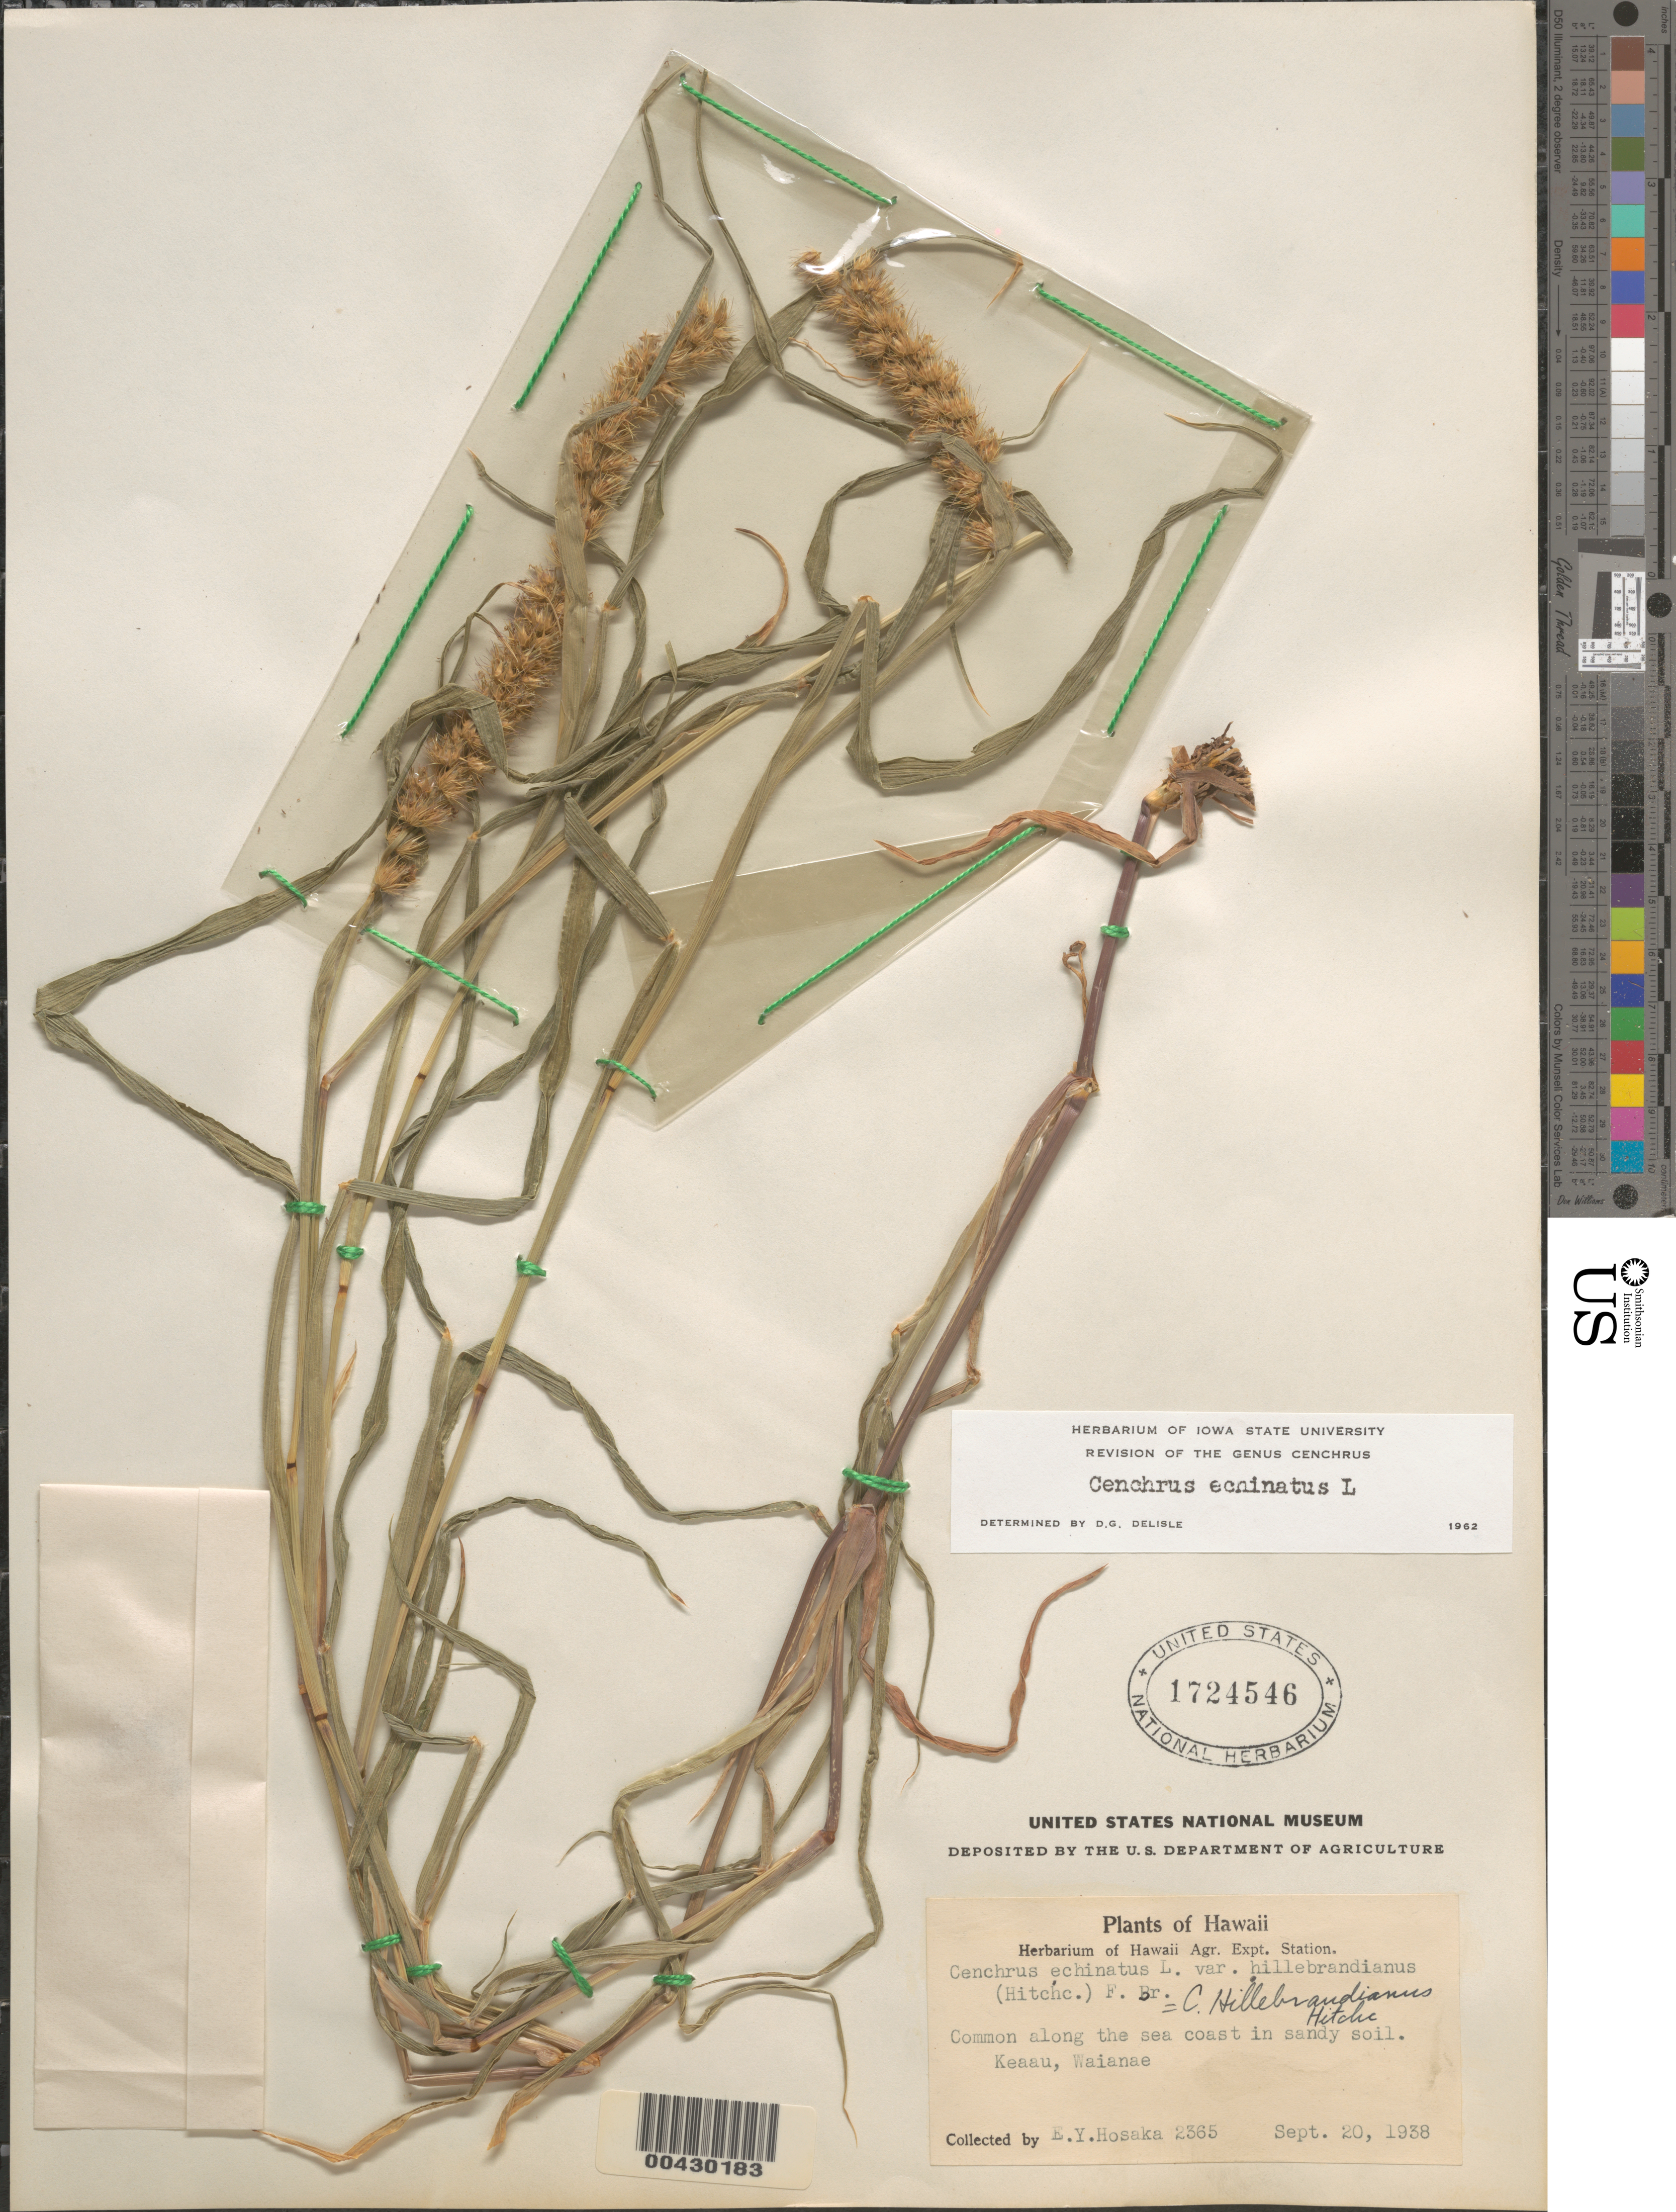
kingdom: Plantae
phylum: Tracheophyta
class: Liliopsida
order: Poales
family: Poaceae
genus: Cenchrus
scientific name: Cenchrus echinatus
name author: L.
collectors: E. Y. Hosaka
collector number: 2365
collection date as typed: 20 Sep 1938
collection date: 1938-09-20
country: United States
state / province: Hawaii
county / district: Hawaii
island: Hawaii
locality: Keaau, Waianae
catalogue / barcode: US 1724546